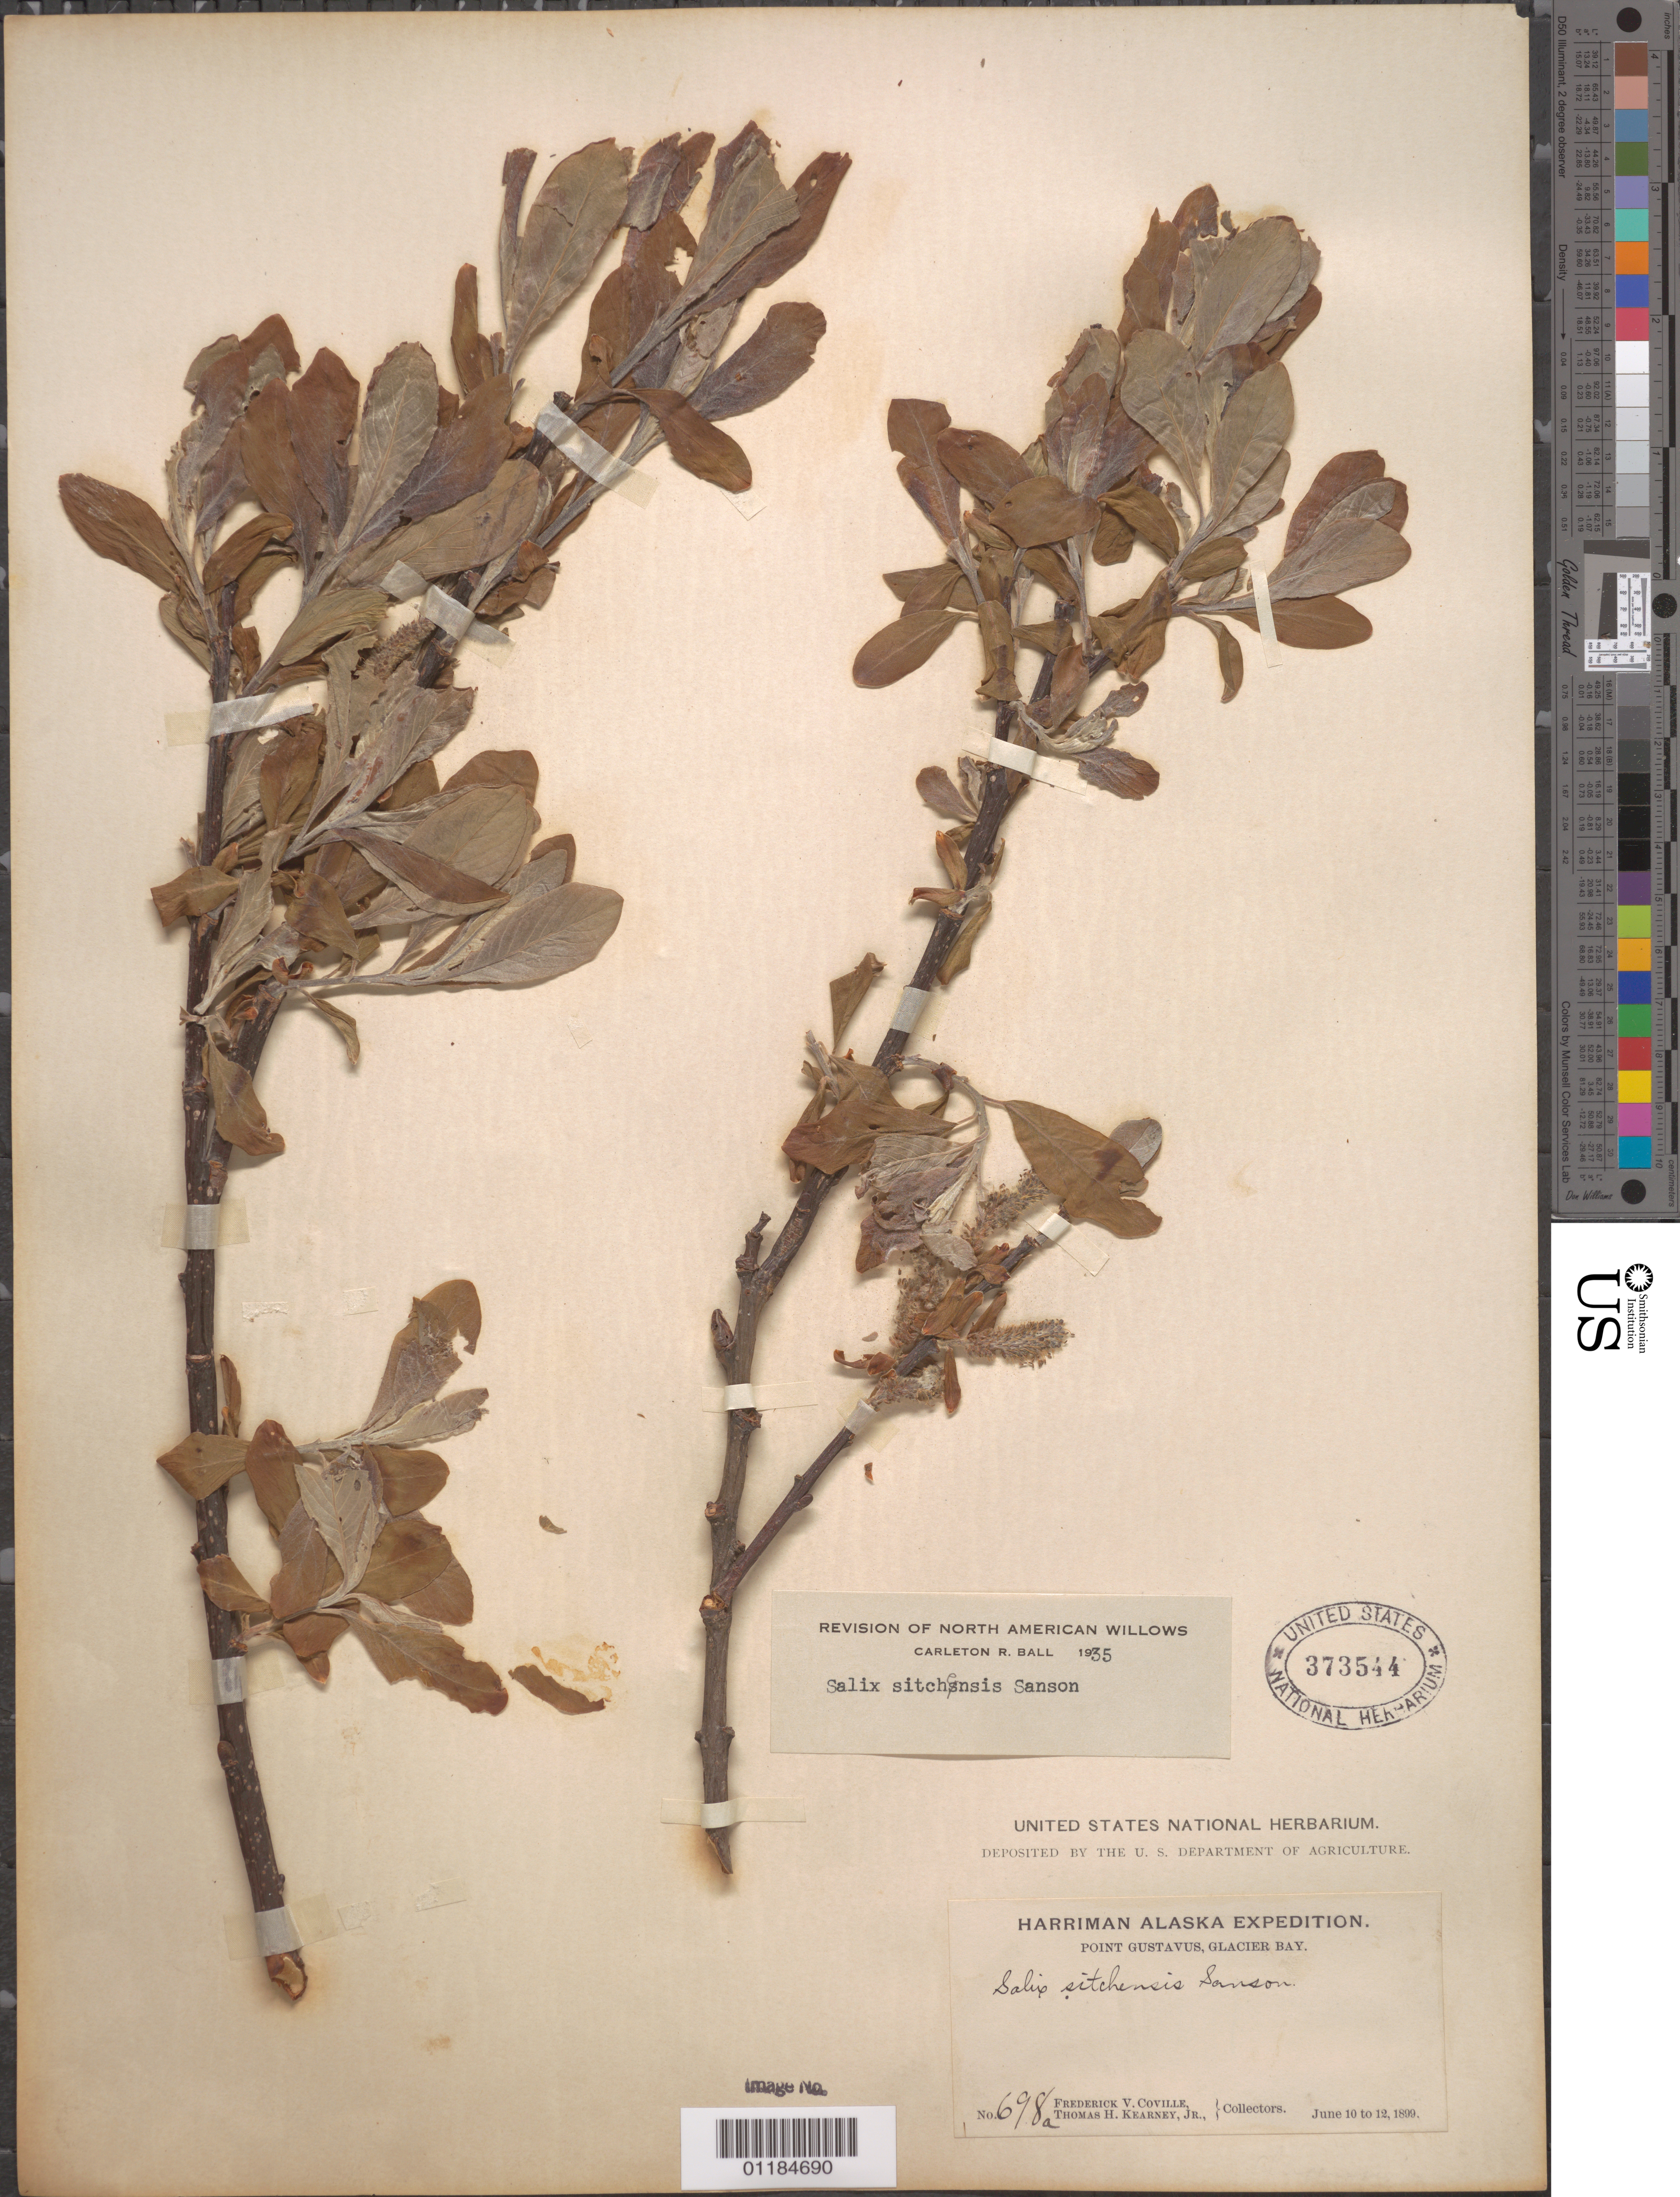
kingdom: Plantae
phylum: Tracheophyta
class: Magnoliopsida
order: Malpighiales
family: Salicaceae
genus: Salix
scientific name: Salix sitchensis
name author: Sanson ex Bong.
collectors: F. V. Coville & T. H. Kearney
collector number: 698a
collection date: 1899-06-10/1899-06-12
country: United States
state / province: Alaska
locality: Point Gustavus, Glacier Bay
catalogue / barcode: US 373544